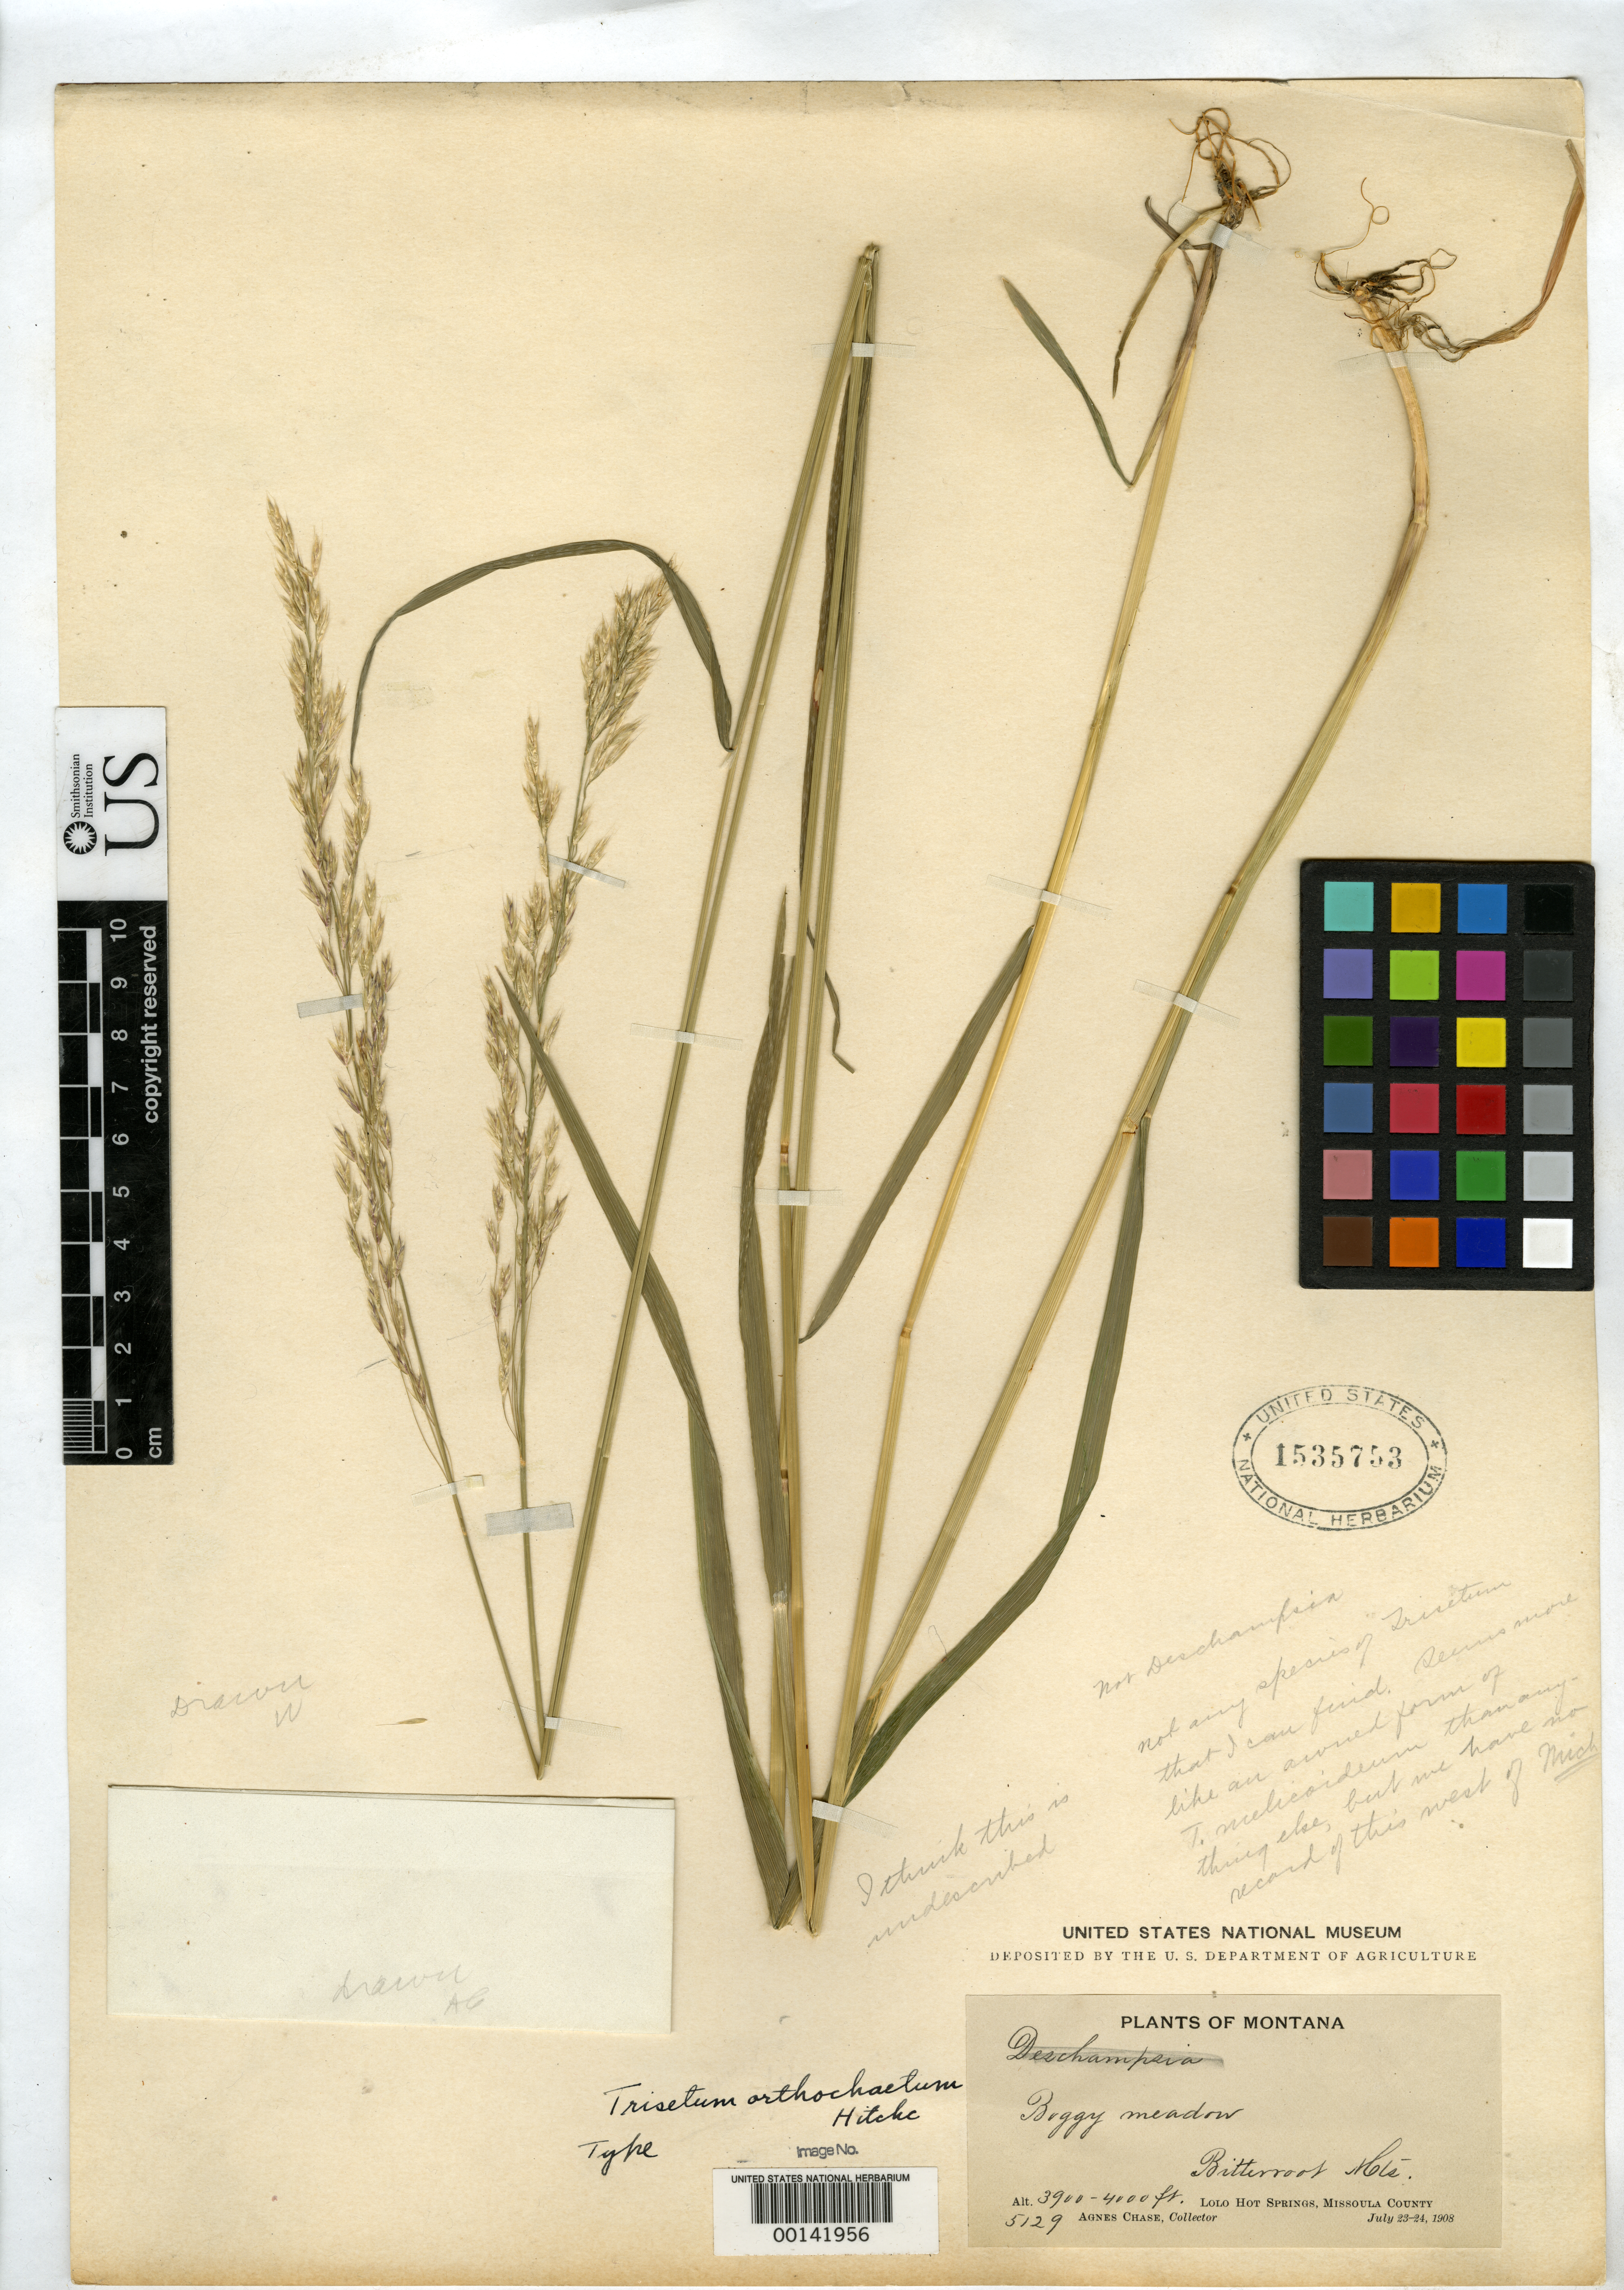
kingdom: Plantae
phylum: Tracheophyta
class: Liliopsida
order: Poales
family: Poaceae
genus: Trisetum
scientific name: Trisetum orthochaetum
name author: Hitchc.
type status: Holotype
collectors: A. Chase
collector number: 5129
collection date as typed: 23 Jul 1908 to 24 Jul 1908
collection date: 1908-07-23/1908-07-24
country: United States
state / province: Montana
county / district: Missoula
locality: Lolo Hot Springs.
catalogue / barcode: US 1535753